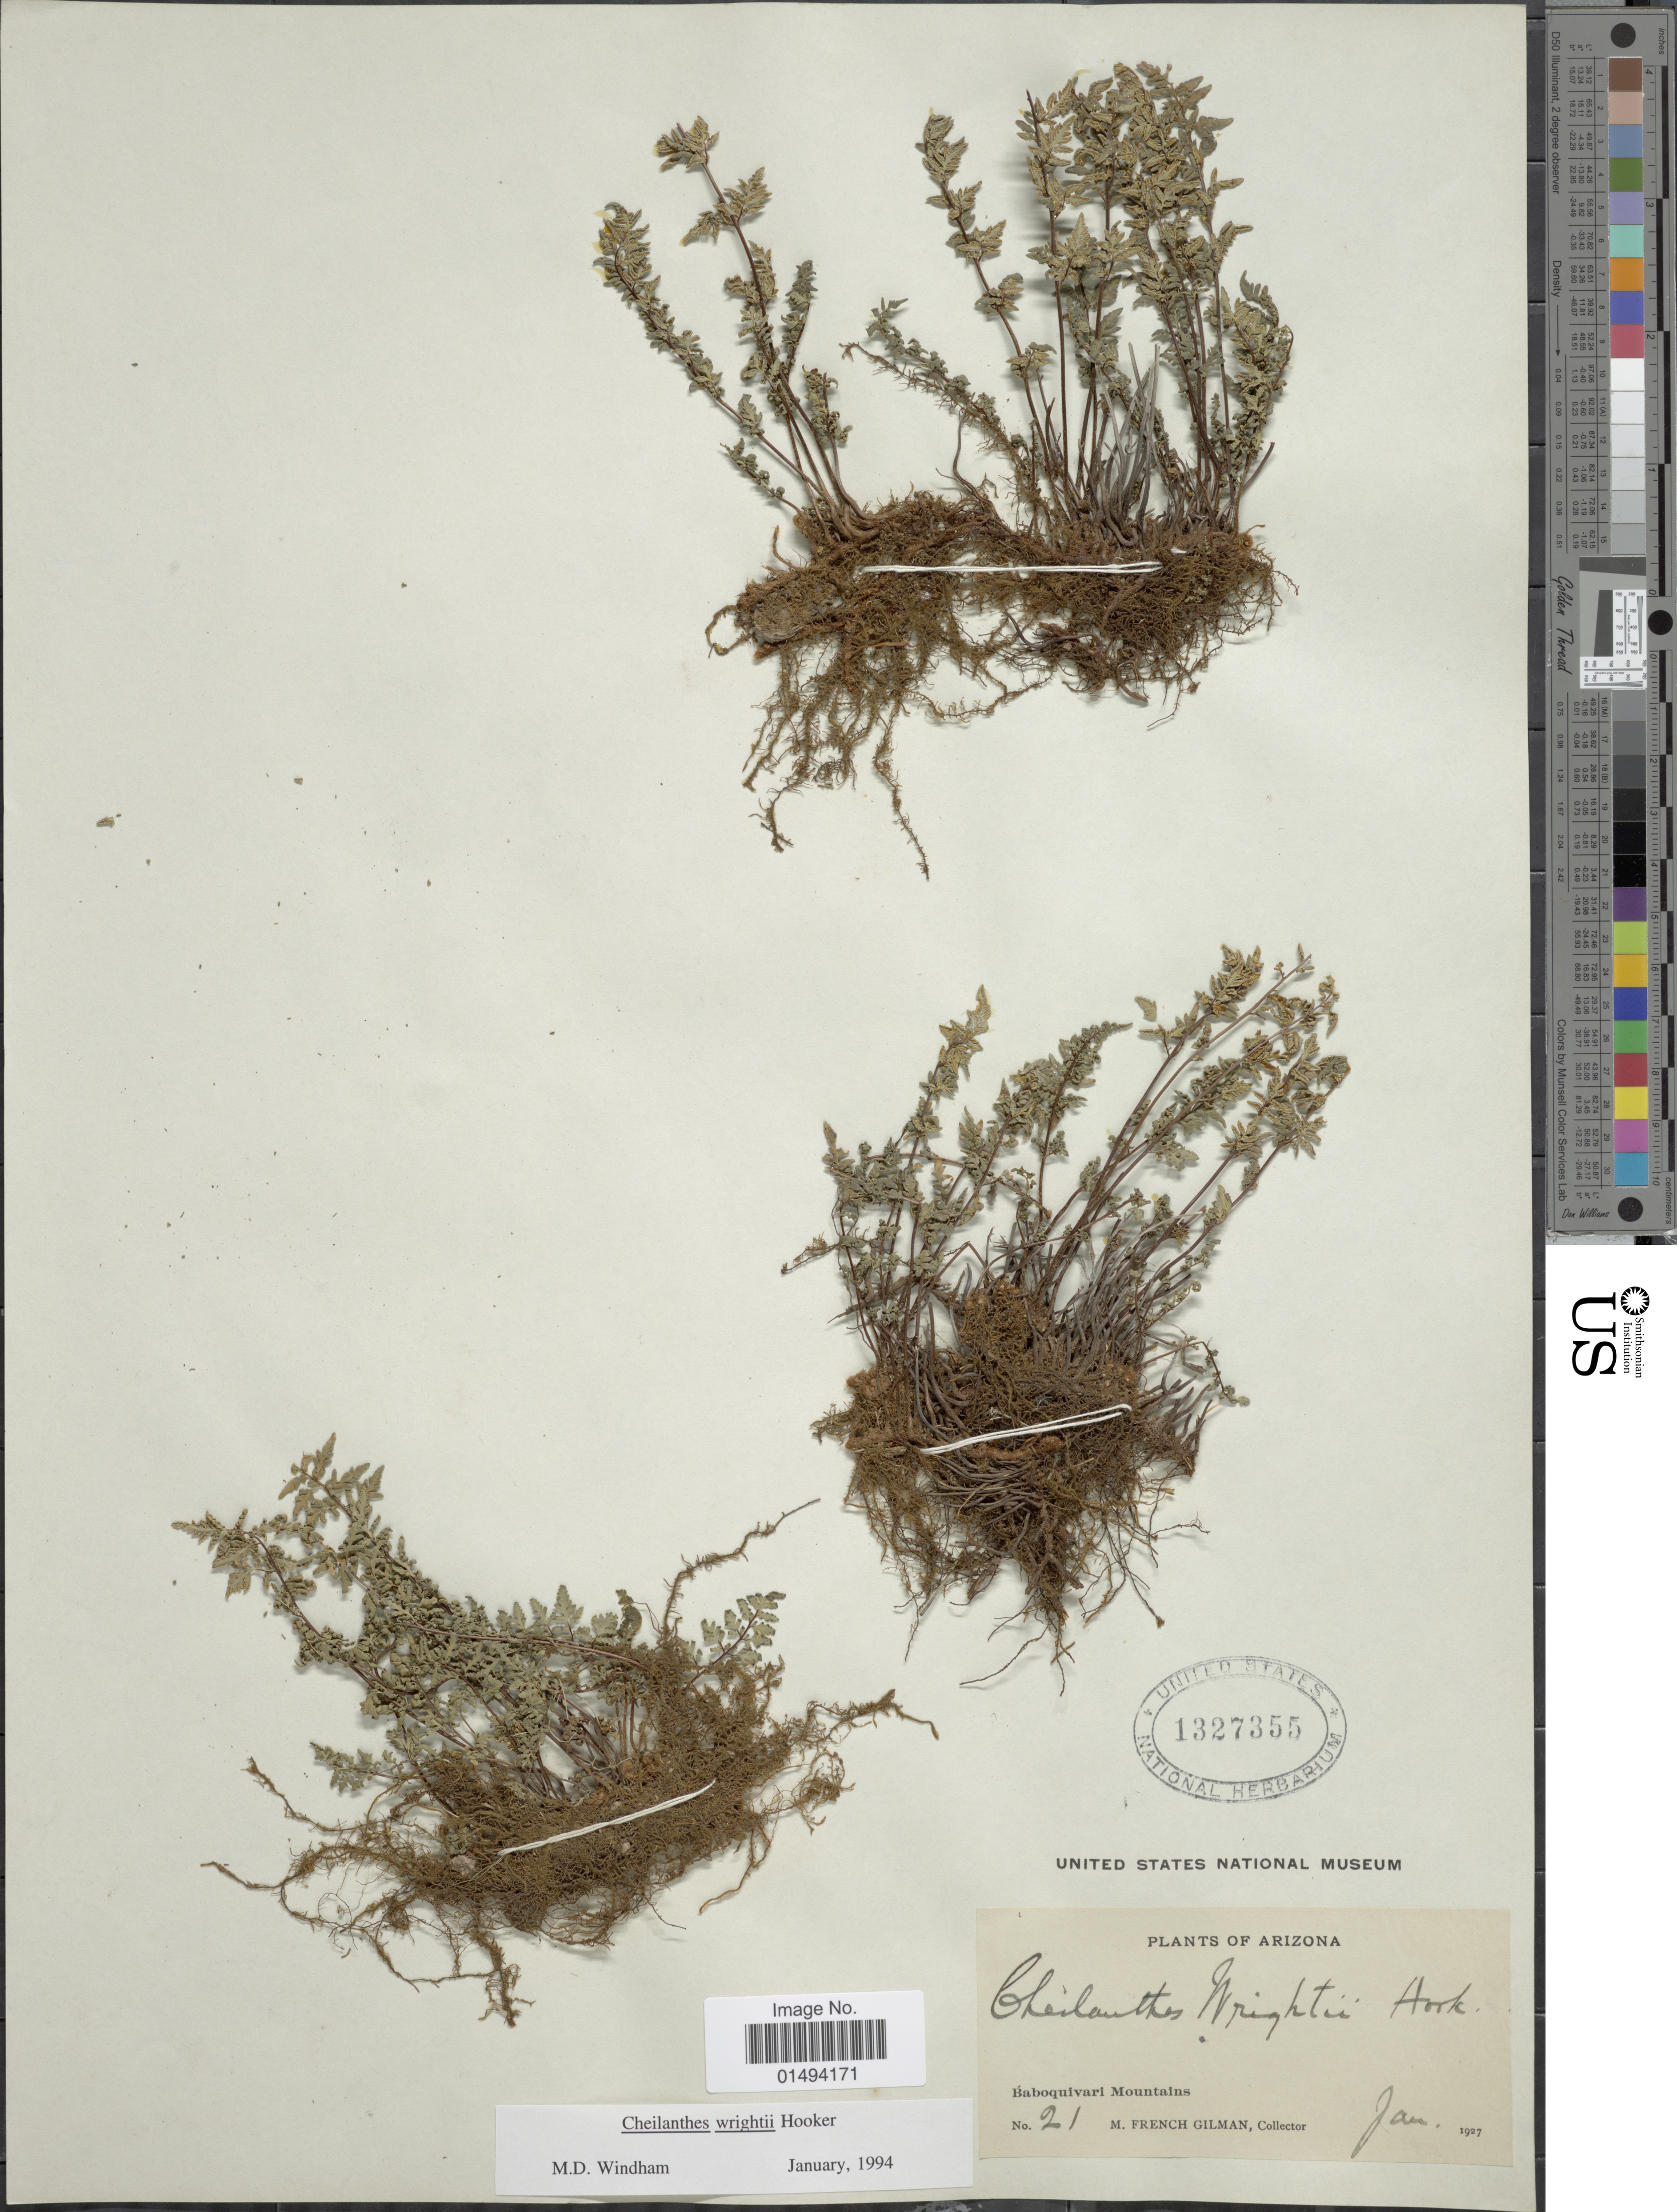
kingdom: Plantae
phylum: Tracheophyta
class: Polypodiopsida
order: Polypodiales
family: Pteridaceae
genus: Myriopteris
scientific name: Myriopteris wrightii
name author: (Hook.) Grusz & Windham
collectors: M. F. Gilman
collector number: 21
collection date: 1927-01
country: United States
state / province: Arizona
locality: Arizona, Baboquivari Mountains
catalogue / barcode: US 1327355